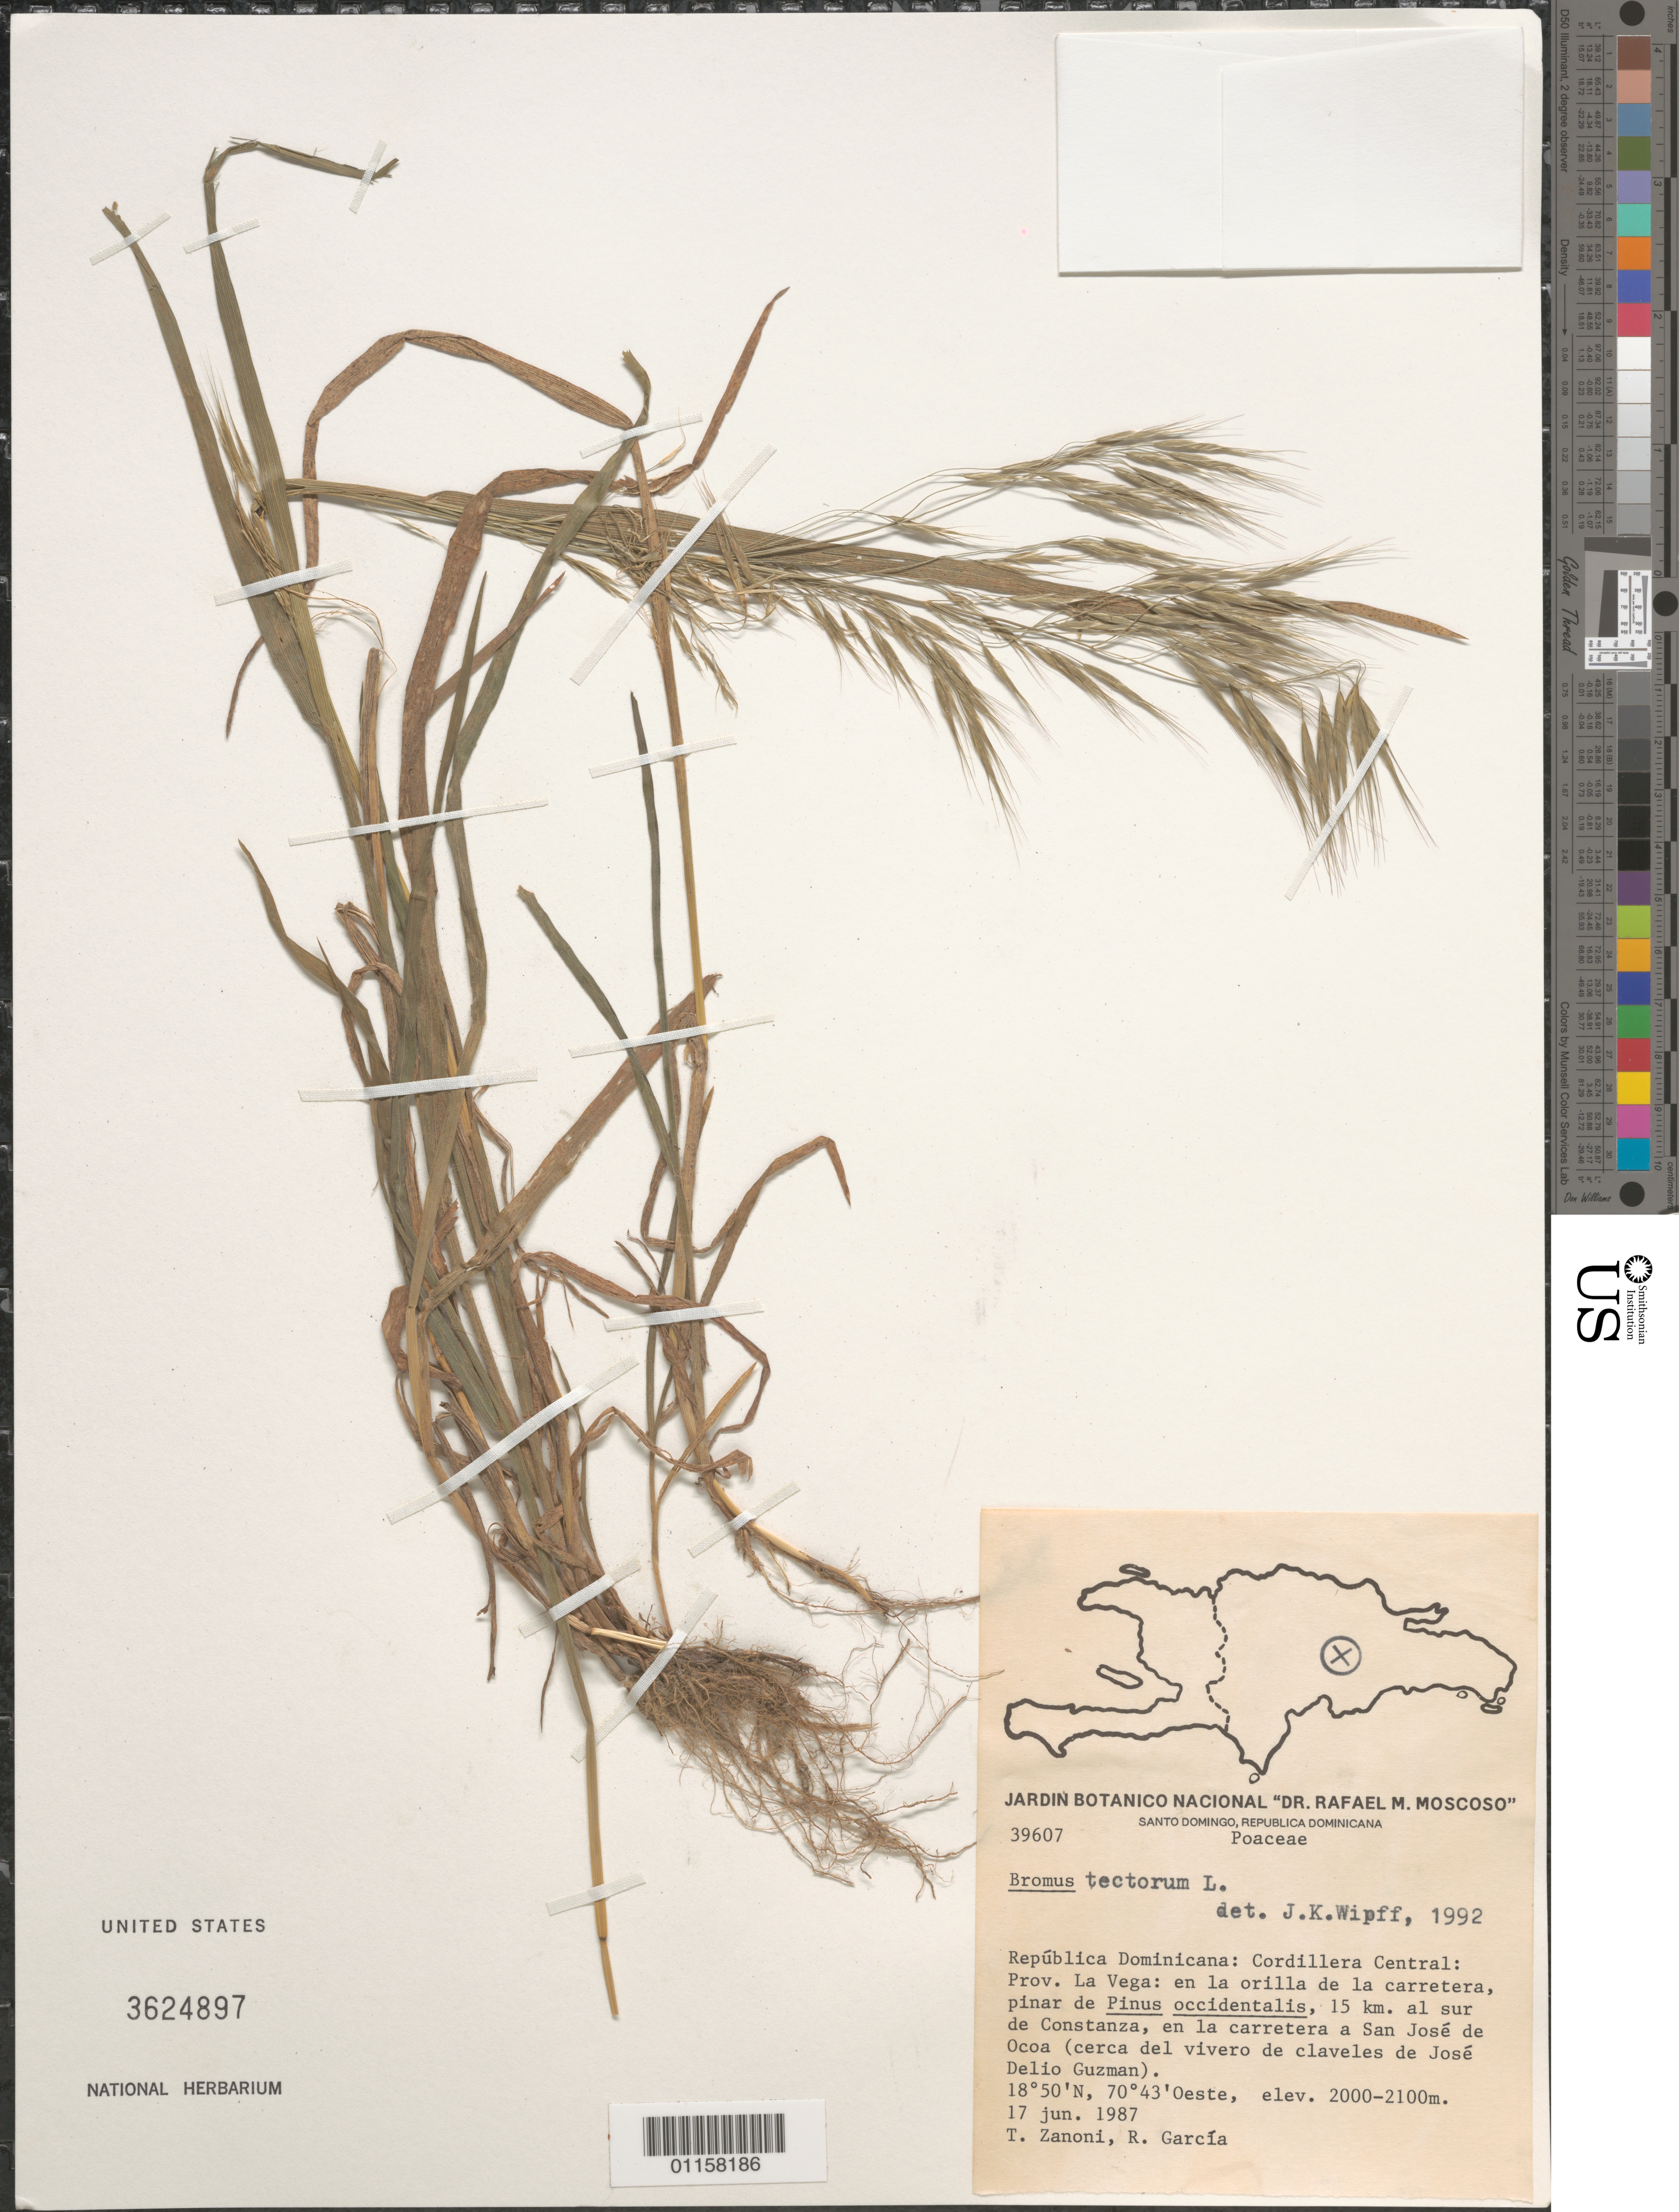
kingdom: Plantae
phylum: Tracheophyta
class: Liliopsida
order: Poales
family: Poaceae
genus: Bromus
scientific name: Bromus tectorum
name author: L.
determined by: Wipff, J. K.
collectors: T. A. Zanoni & R. García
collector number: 39607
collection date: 1987-06-17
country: Dominican Republic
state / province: La Vega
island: Hispaniola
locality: Cordillera Central; 15 km al sur de Constanza, en la carretera a San José de Ocoa (cerca del vivero de claveles de José Delio Guzman).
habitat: En la orilla dela carretera, pinar de Pinus occidentalis.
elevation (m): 2000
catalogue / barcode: US 3624897